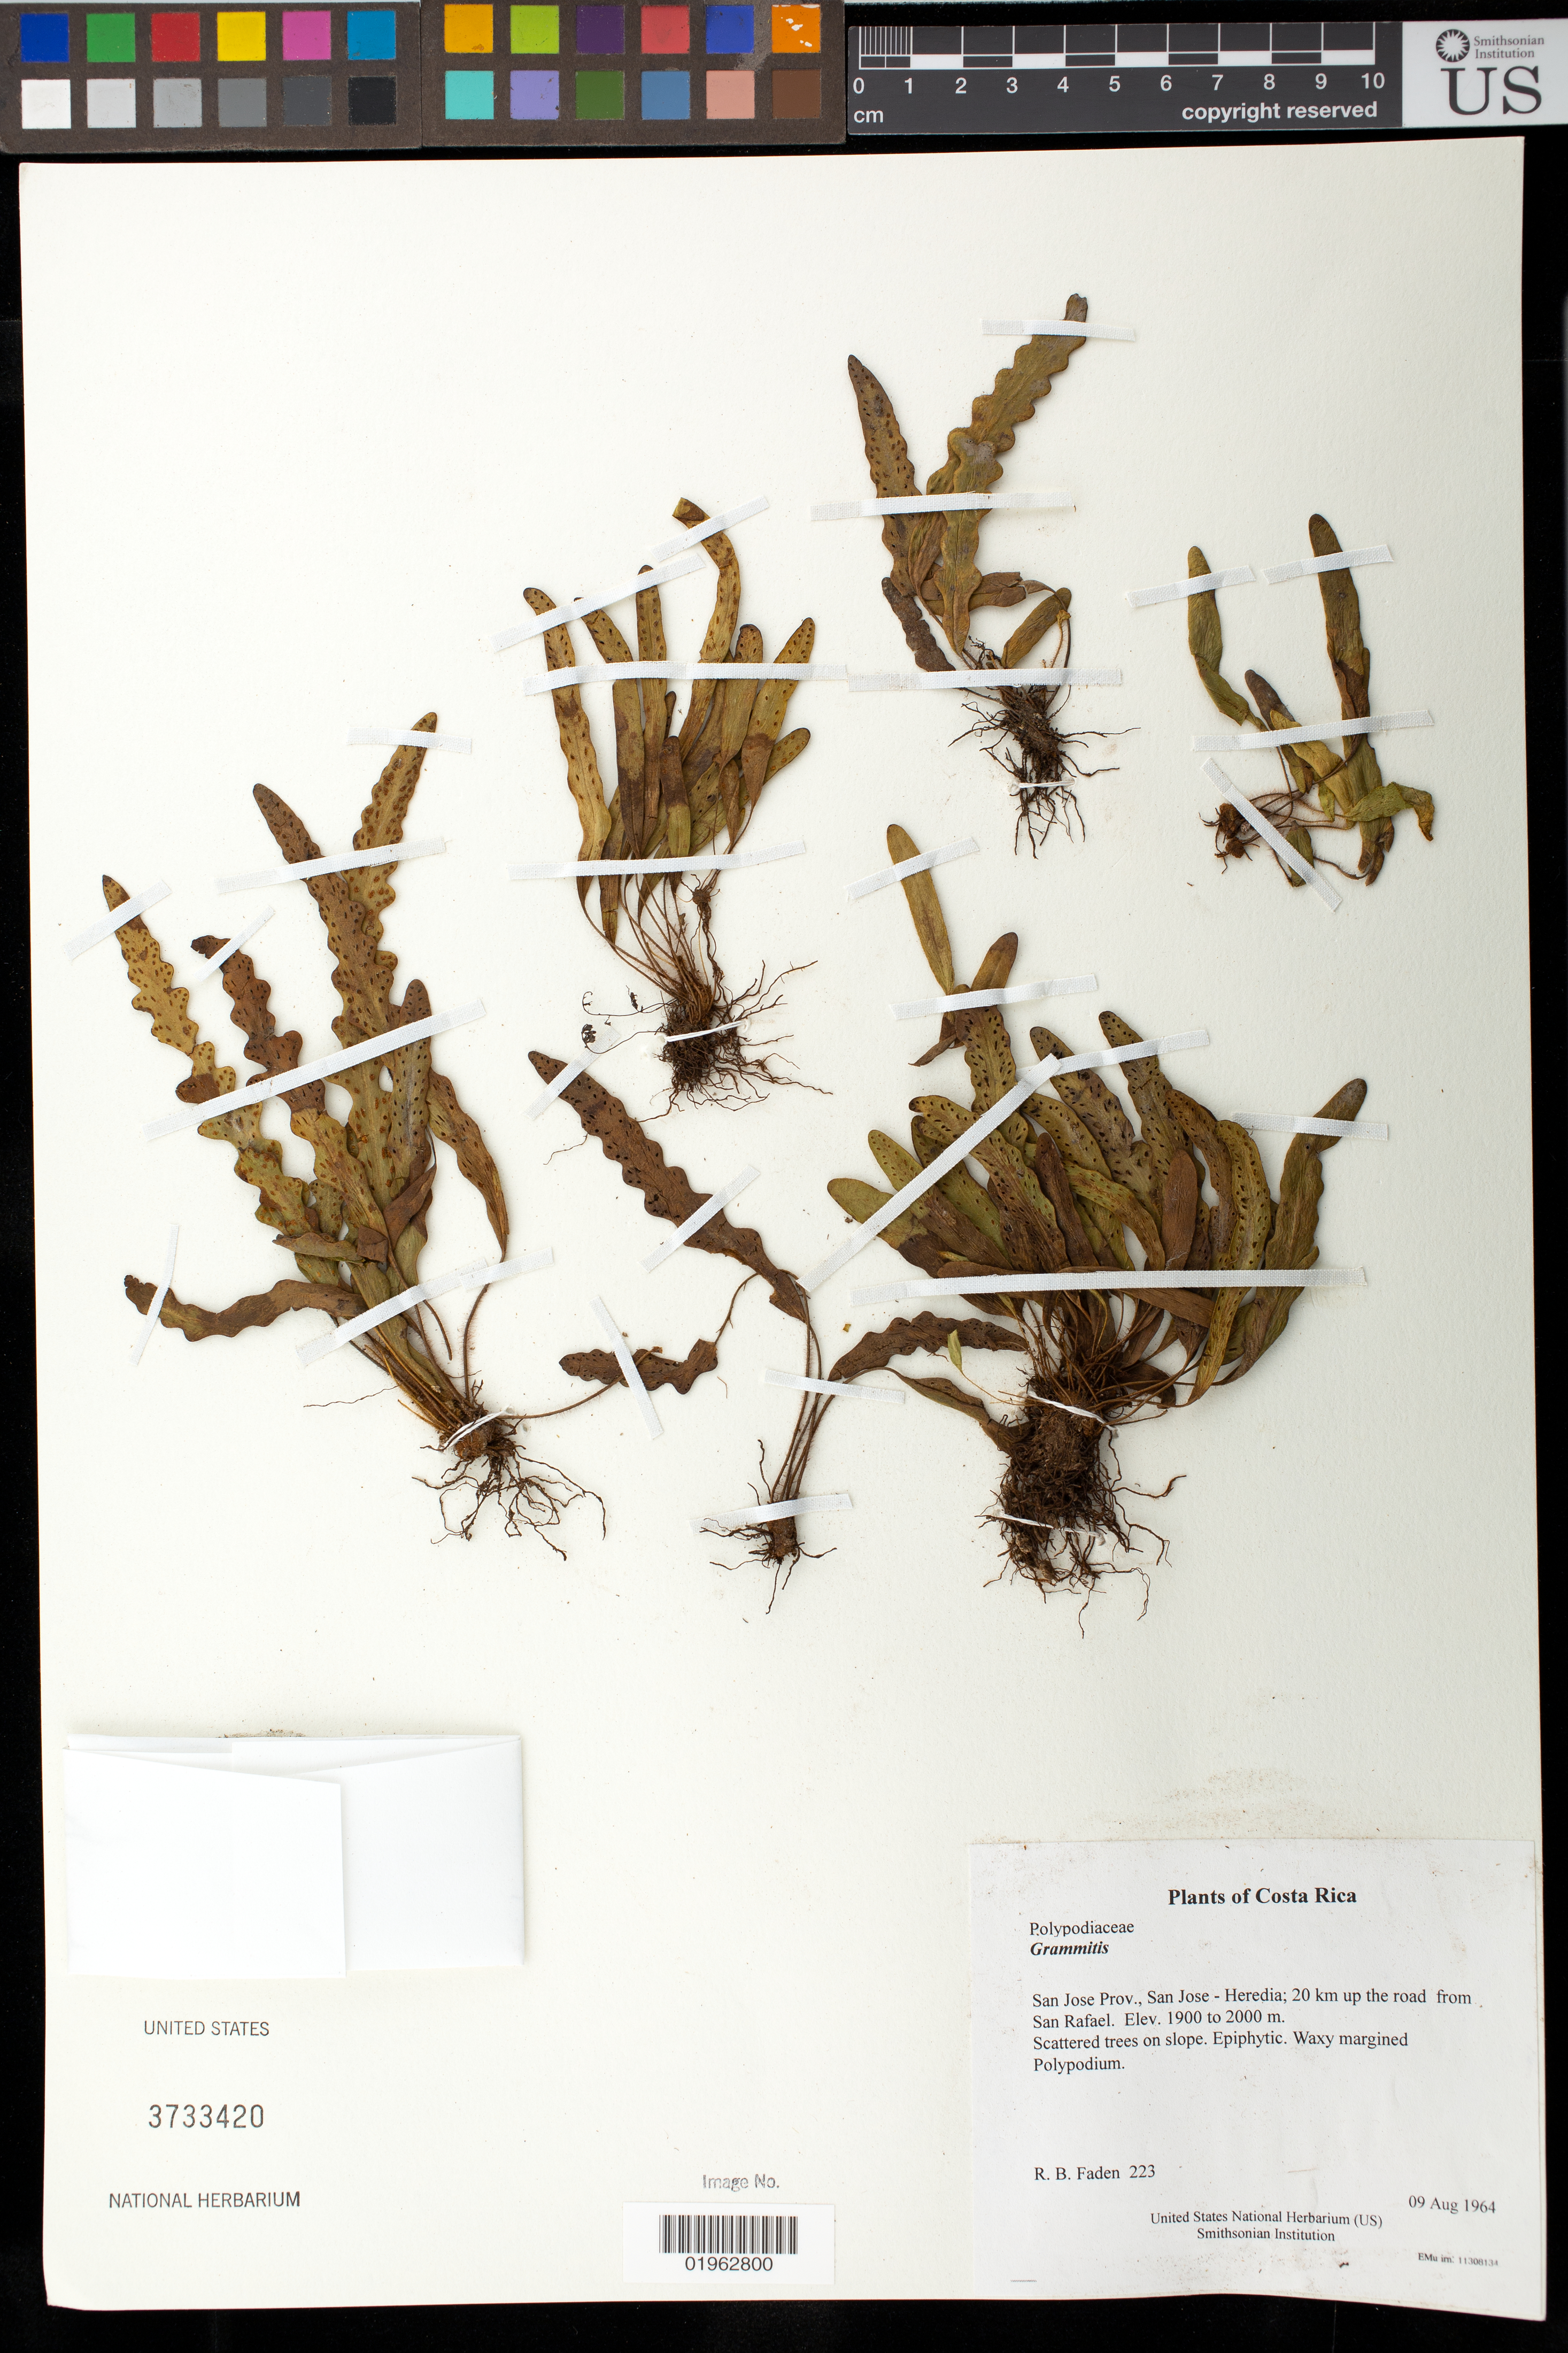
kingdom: Plantae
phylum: Tracheophyta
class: Polypodiopsida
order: Polypodiales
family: Polypodiaceae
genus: Grammitis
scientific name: Grammitis sp.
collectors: R. B. Faden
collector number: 223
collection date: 1964-08-09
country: Costa Rica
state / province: San Jose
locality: San Jose - Heredia; 20 km up the road from San Rafael.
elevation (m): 1900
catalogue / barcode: US 3733420